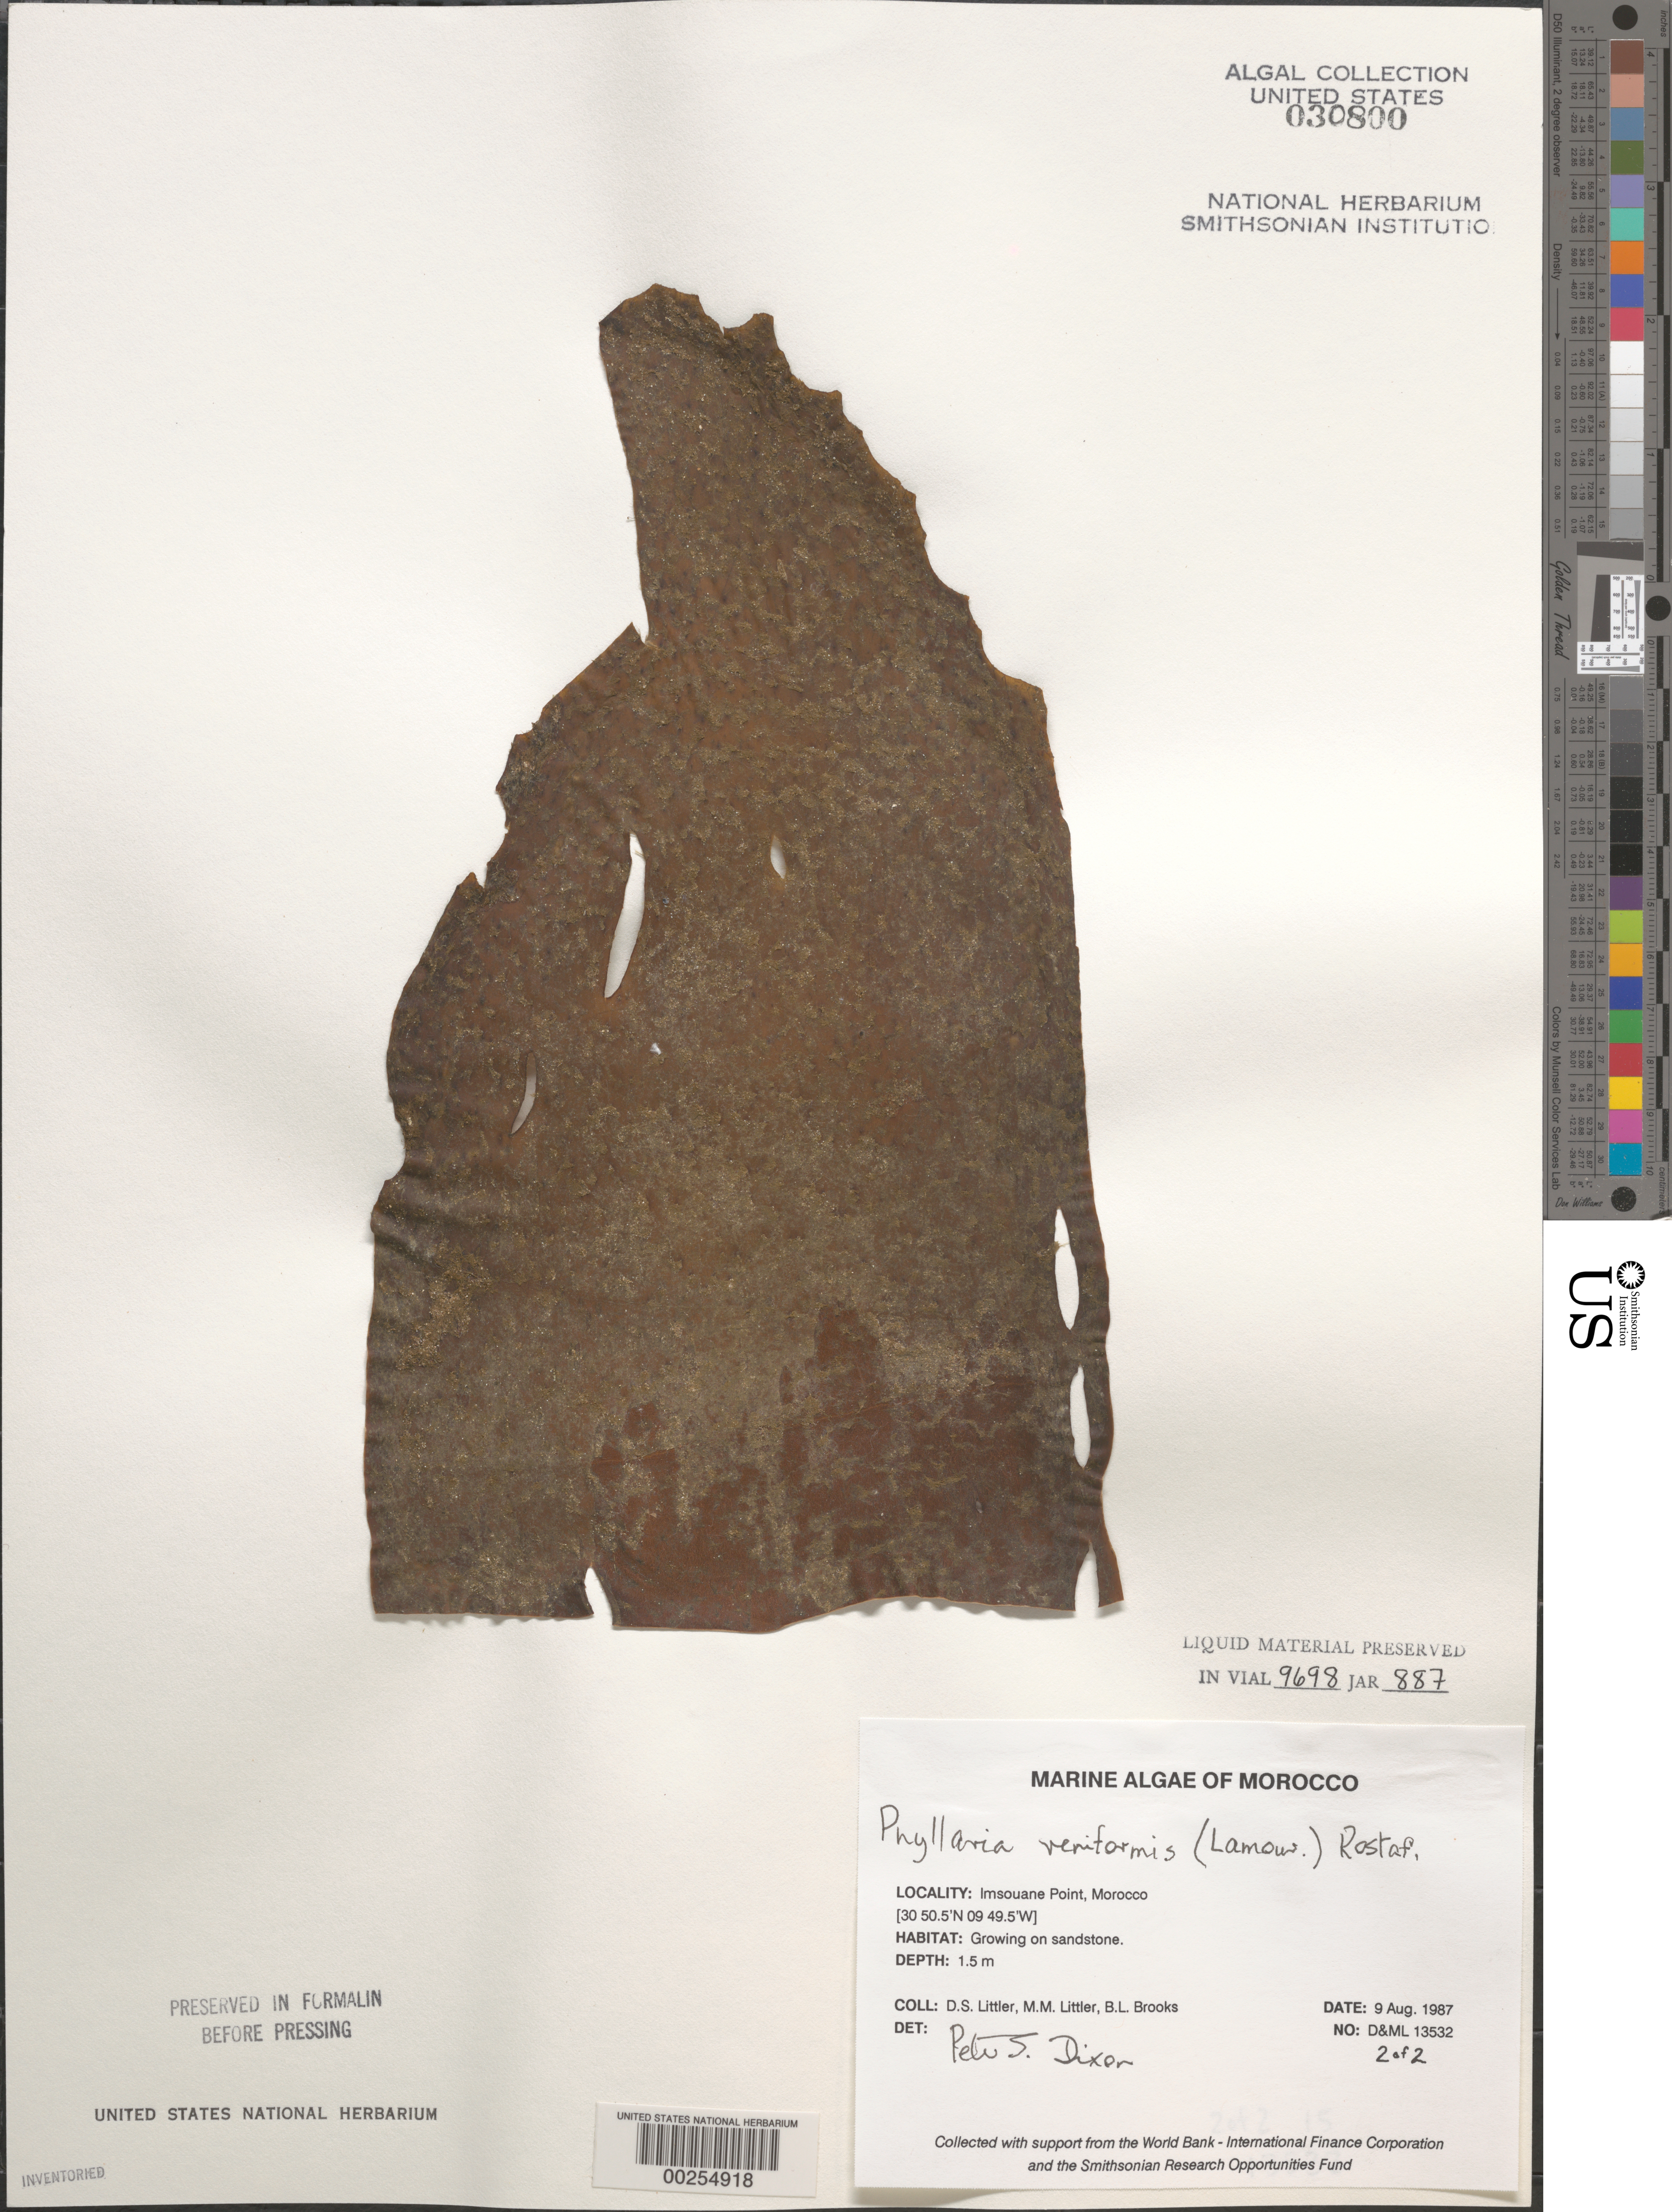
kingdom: Chromista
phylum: Ochrophyta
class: Phaeophyceae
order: Tilopteridales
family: Phyllariaceae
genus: Phyllariopsis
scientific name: Phyllariopsis brevipes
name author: (C. Agardh) E.C. Henry & South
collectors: D. S. Littler, M. M. Littler & B. Brooks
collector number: D&ML 13532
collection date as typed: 09 Aug 1987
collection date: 1987-08-09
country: Morocco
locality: Imsouane Point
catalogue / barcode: US 30800